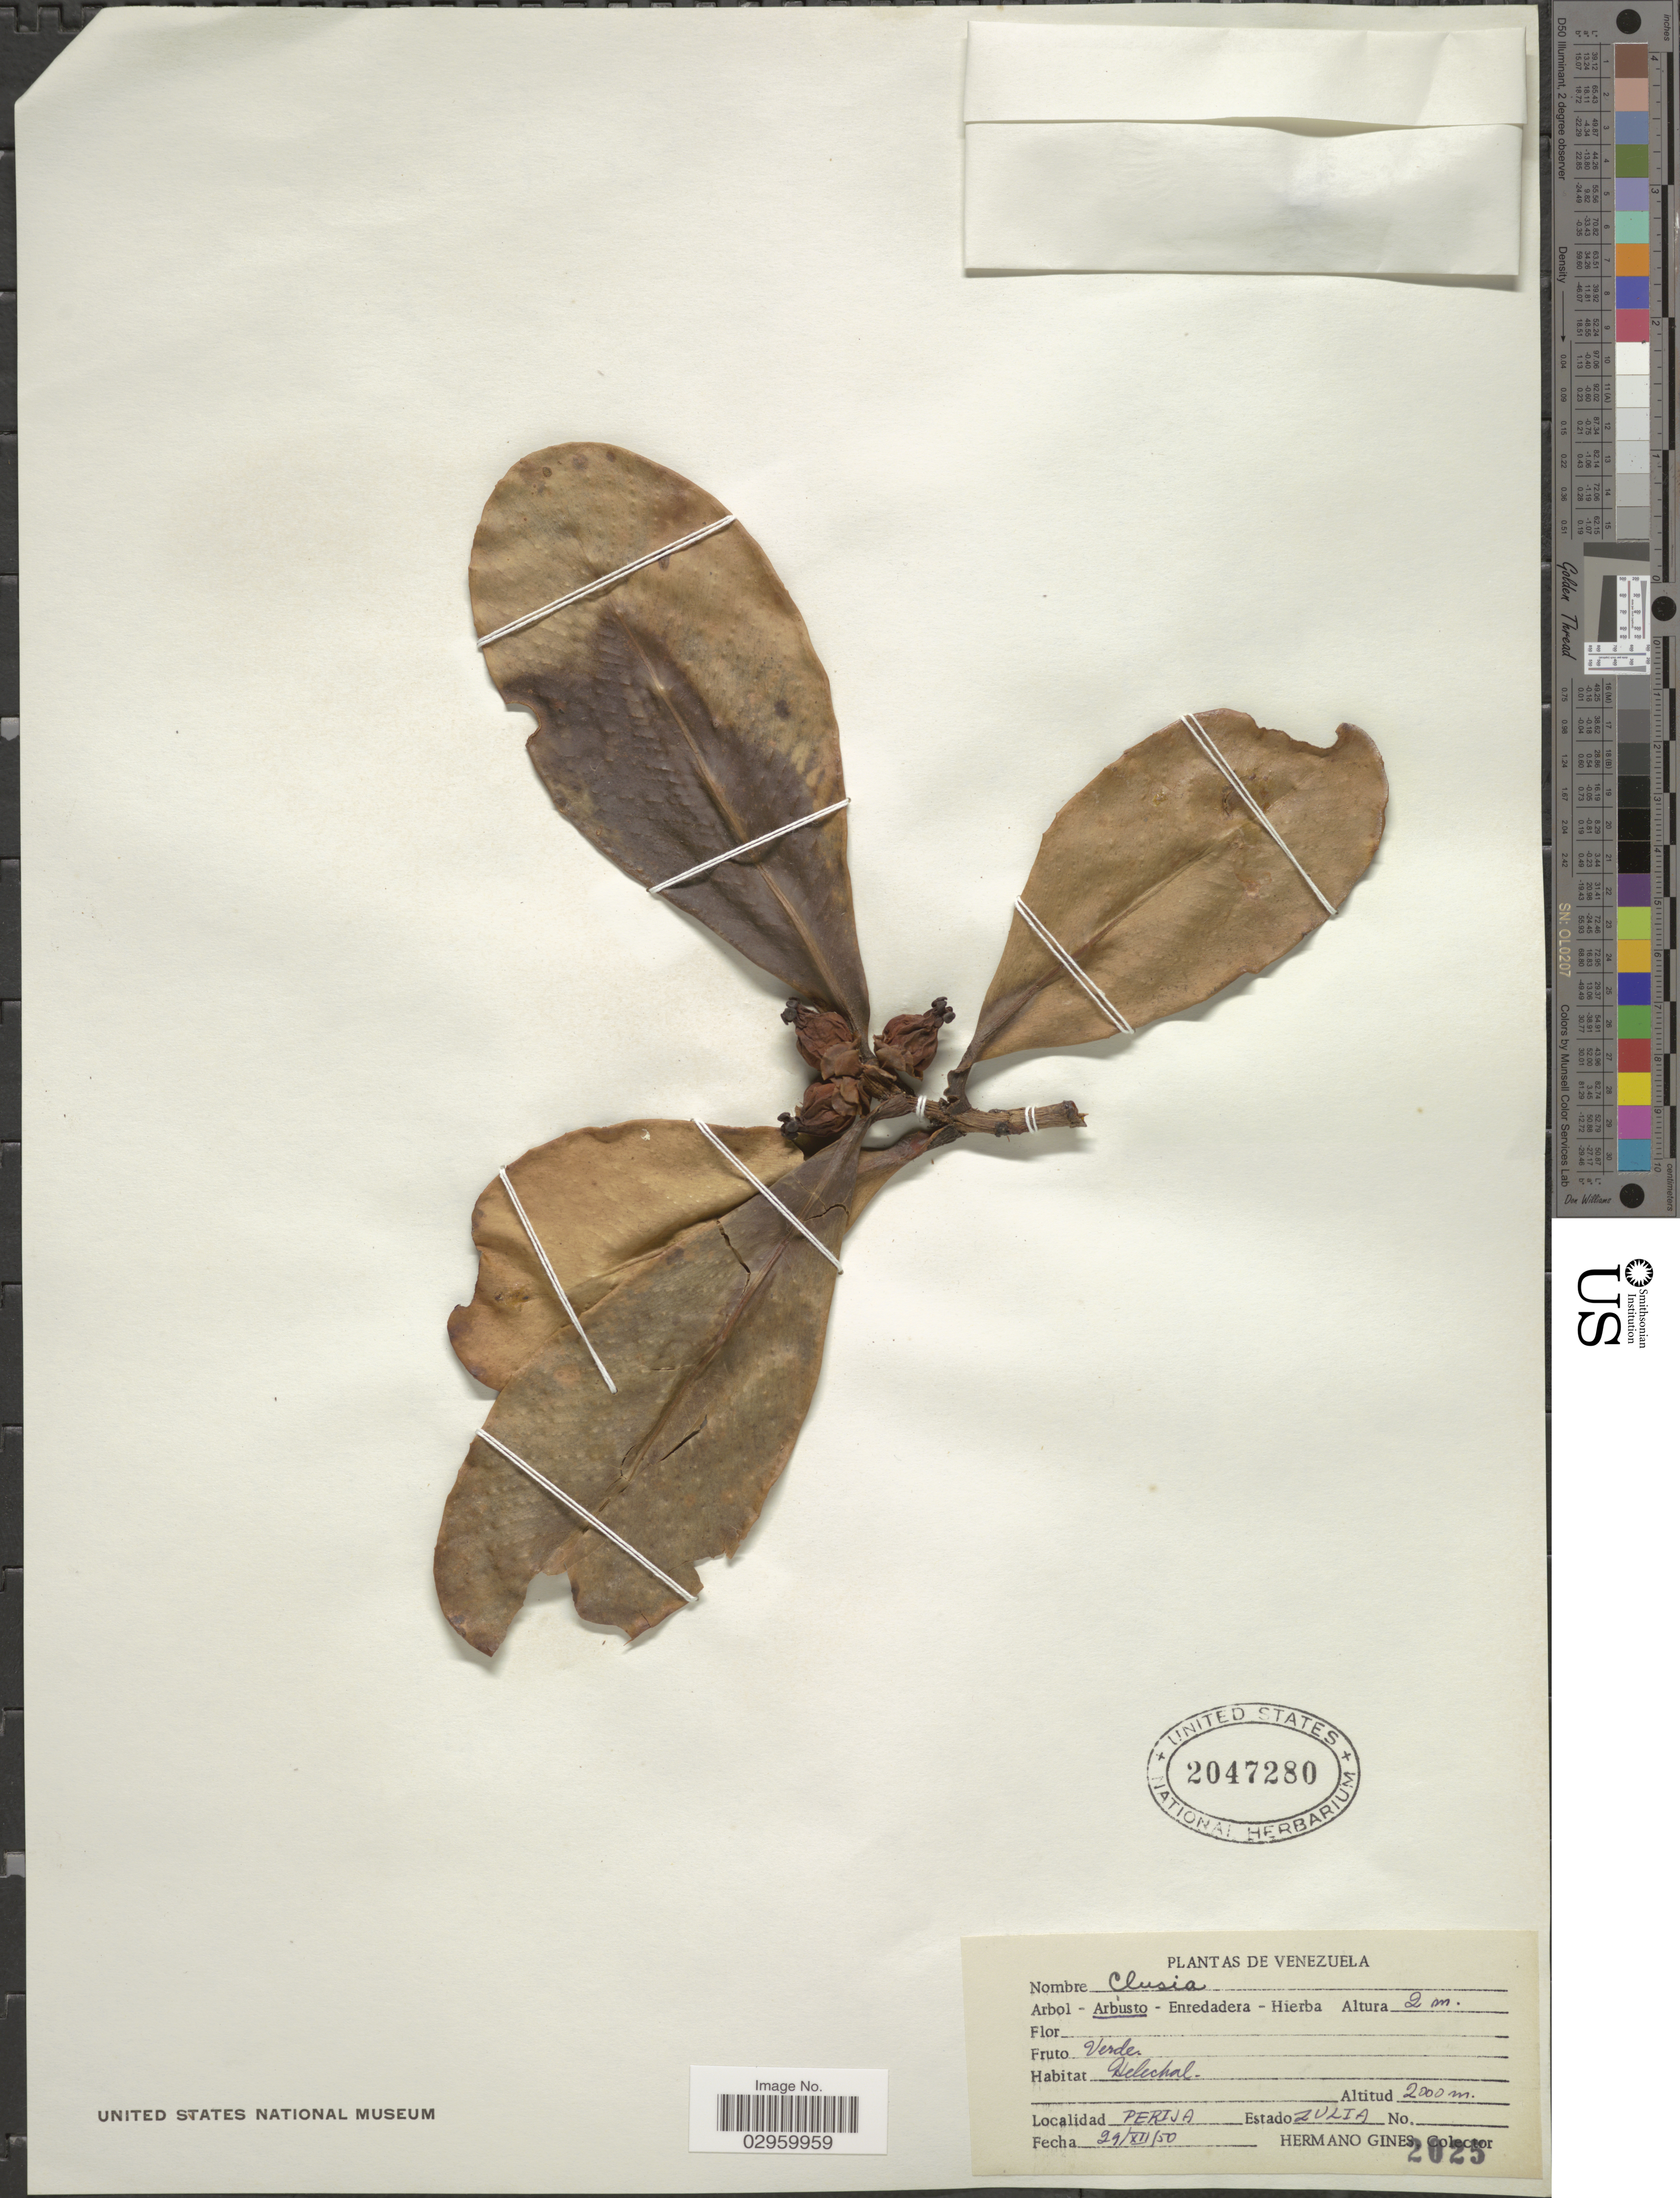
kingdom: Plantae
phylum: Tracheophyta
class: Magnoliopsida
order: Malpighiales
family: Clusiaceae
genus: Clusia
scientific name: Clusia sp.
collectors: Bro. Gines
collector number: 2025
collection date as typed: Transcribed d/m/y: 29/12/50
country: Venezuela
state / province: Zulia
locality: Helechal, Perija.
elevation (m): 2000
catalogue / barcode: US 2047280